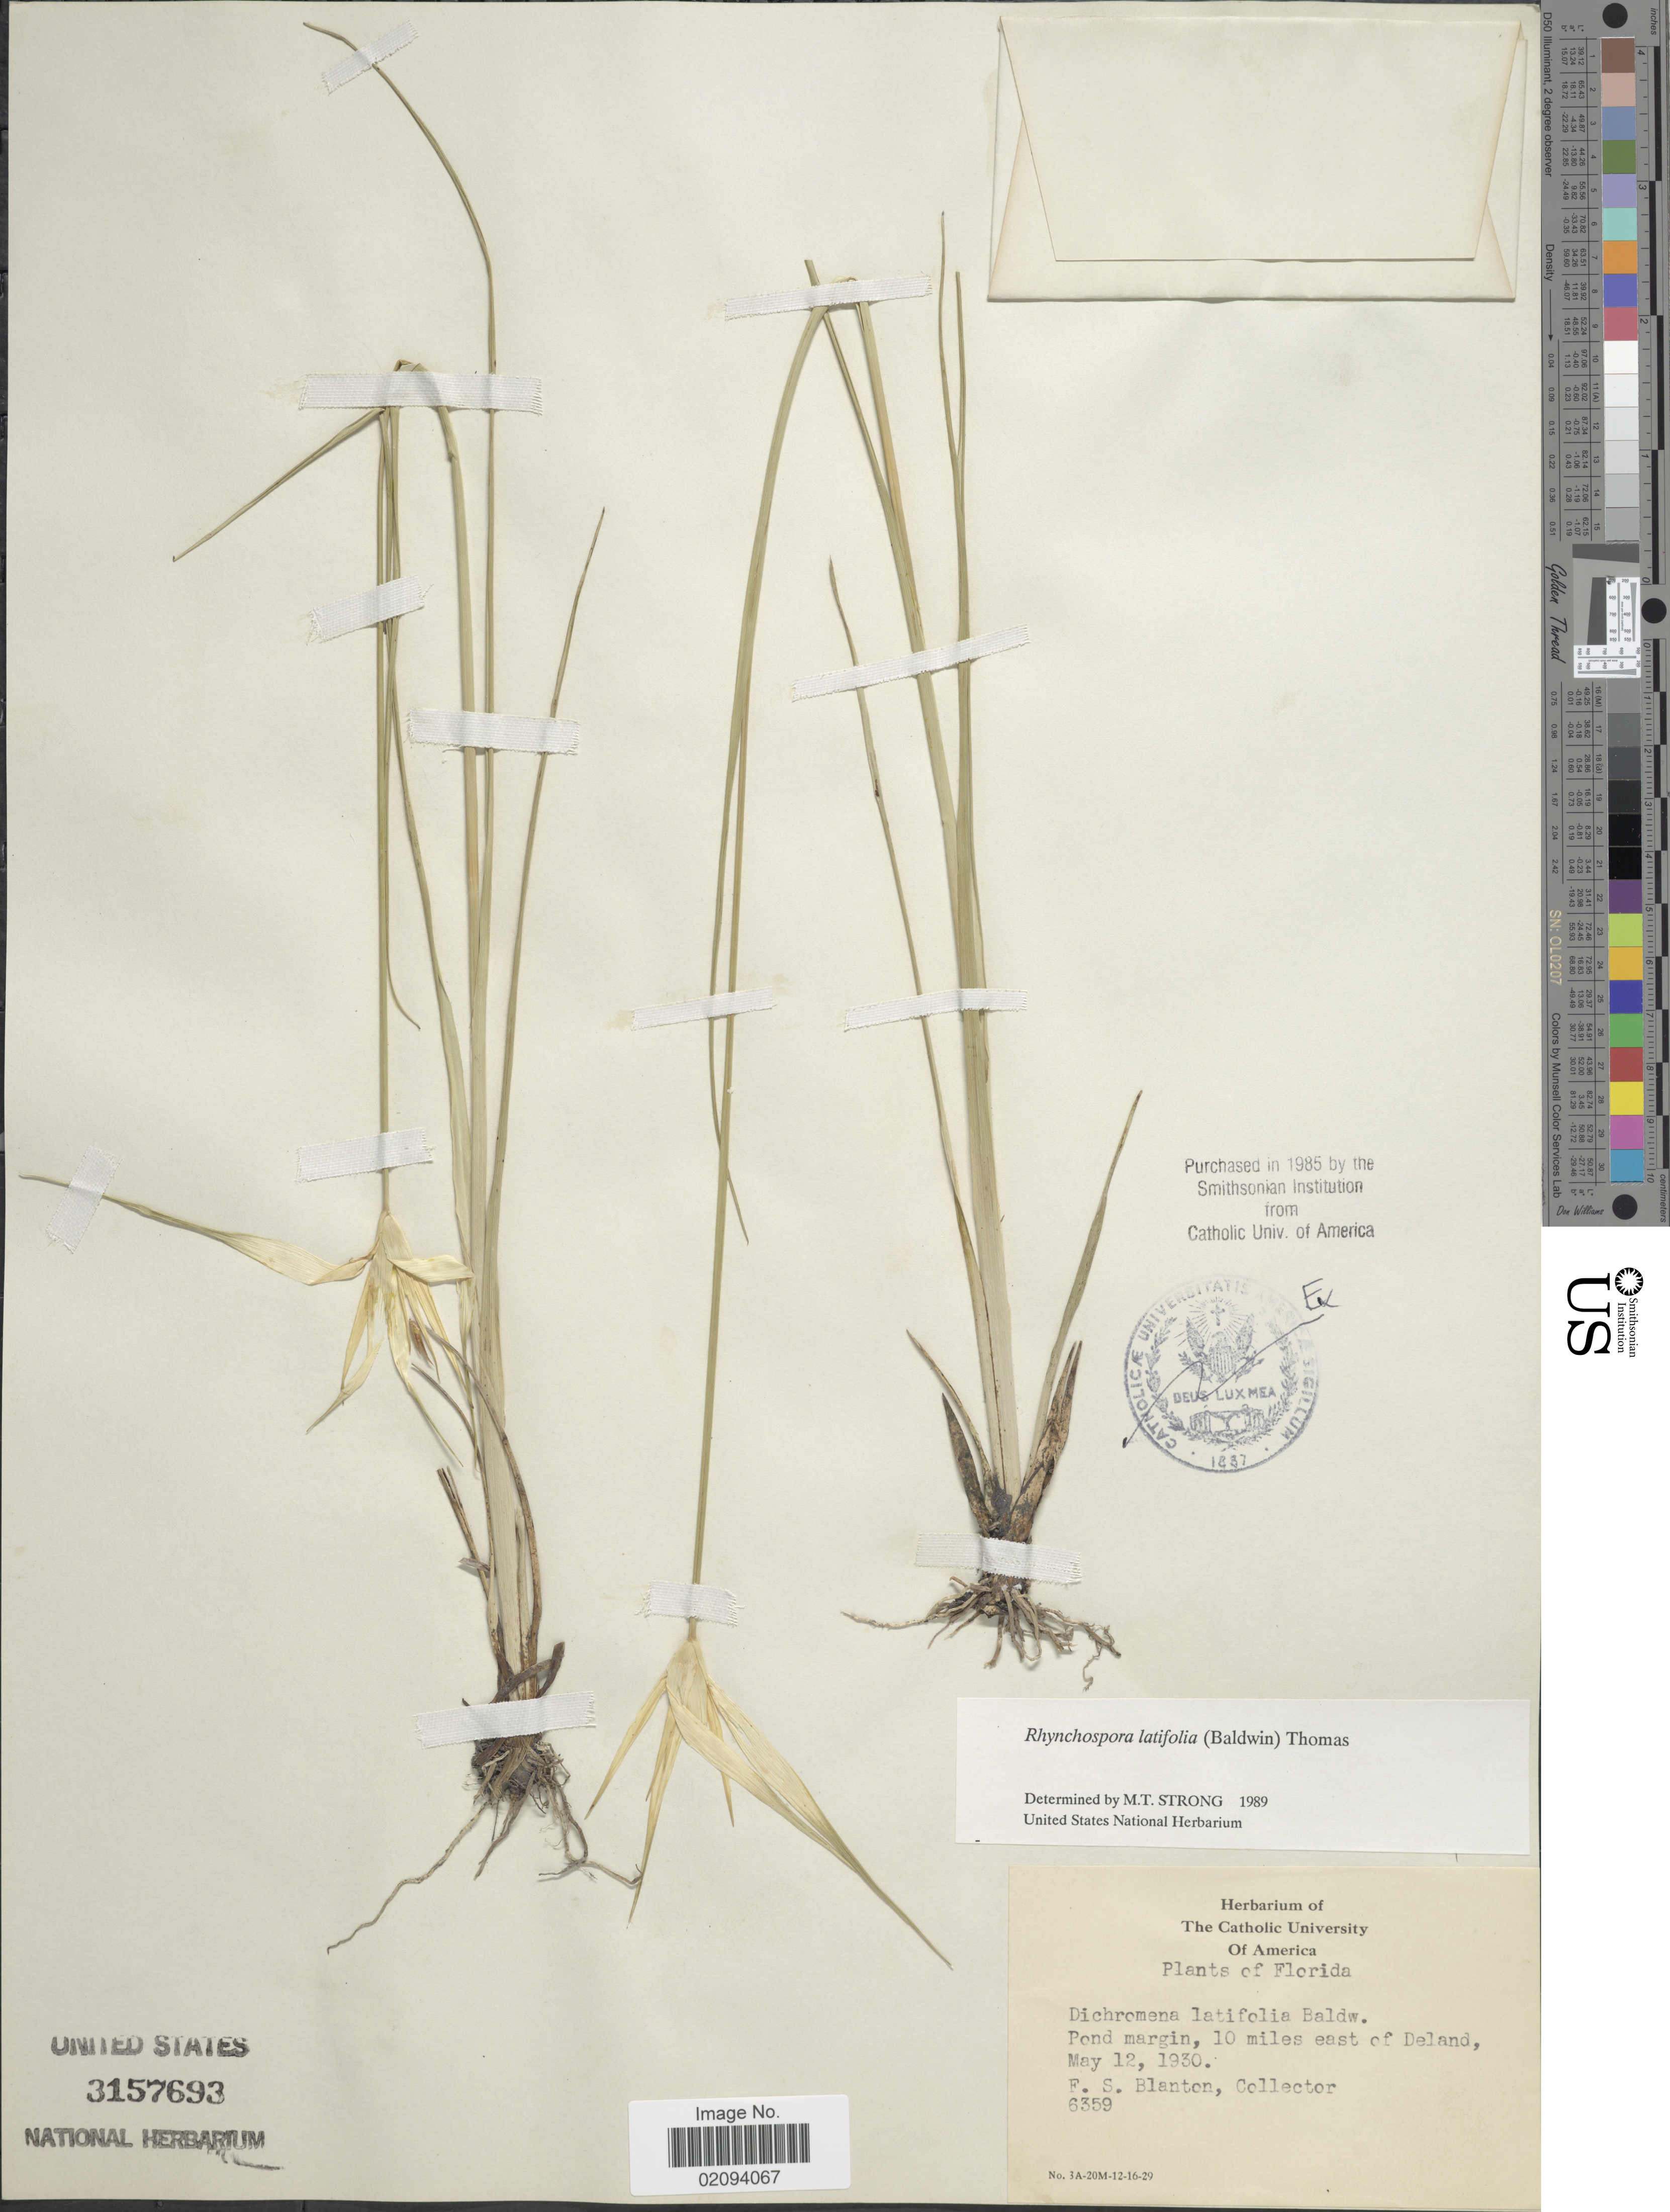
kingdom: Plantae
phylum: Tracheophyta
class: Liliopsida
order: Poales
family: Cyperaceae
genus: Rhynchospora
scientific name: Rhynchospora latifolia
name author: (Baldwin ex Elliott) W.W. Thomas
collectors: F. S. Blanton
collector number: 6359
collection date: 1930-05-12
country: United States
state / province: Florida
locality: Pond margin, 10 miles east of Deland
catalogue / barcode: US 3157693